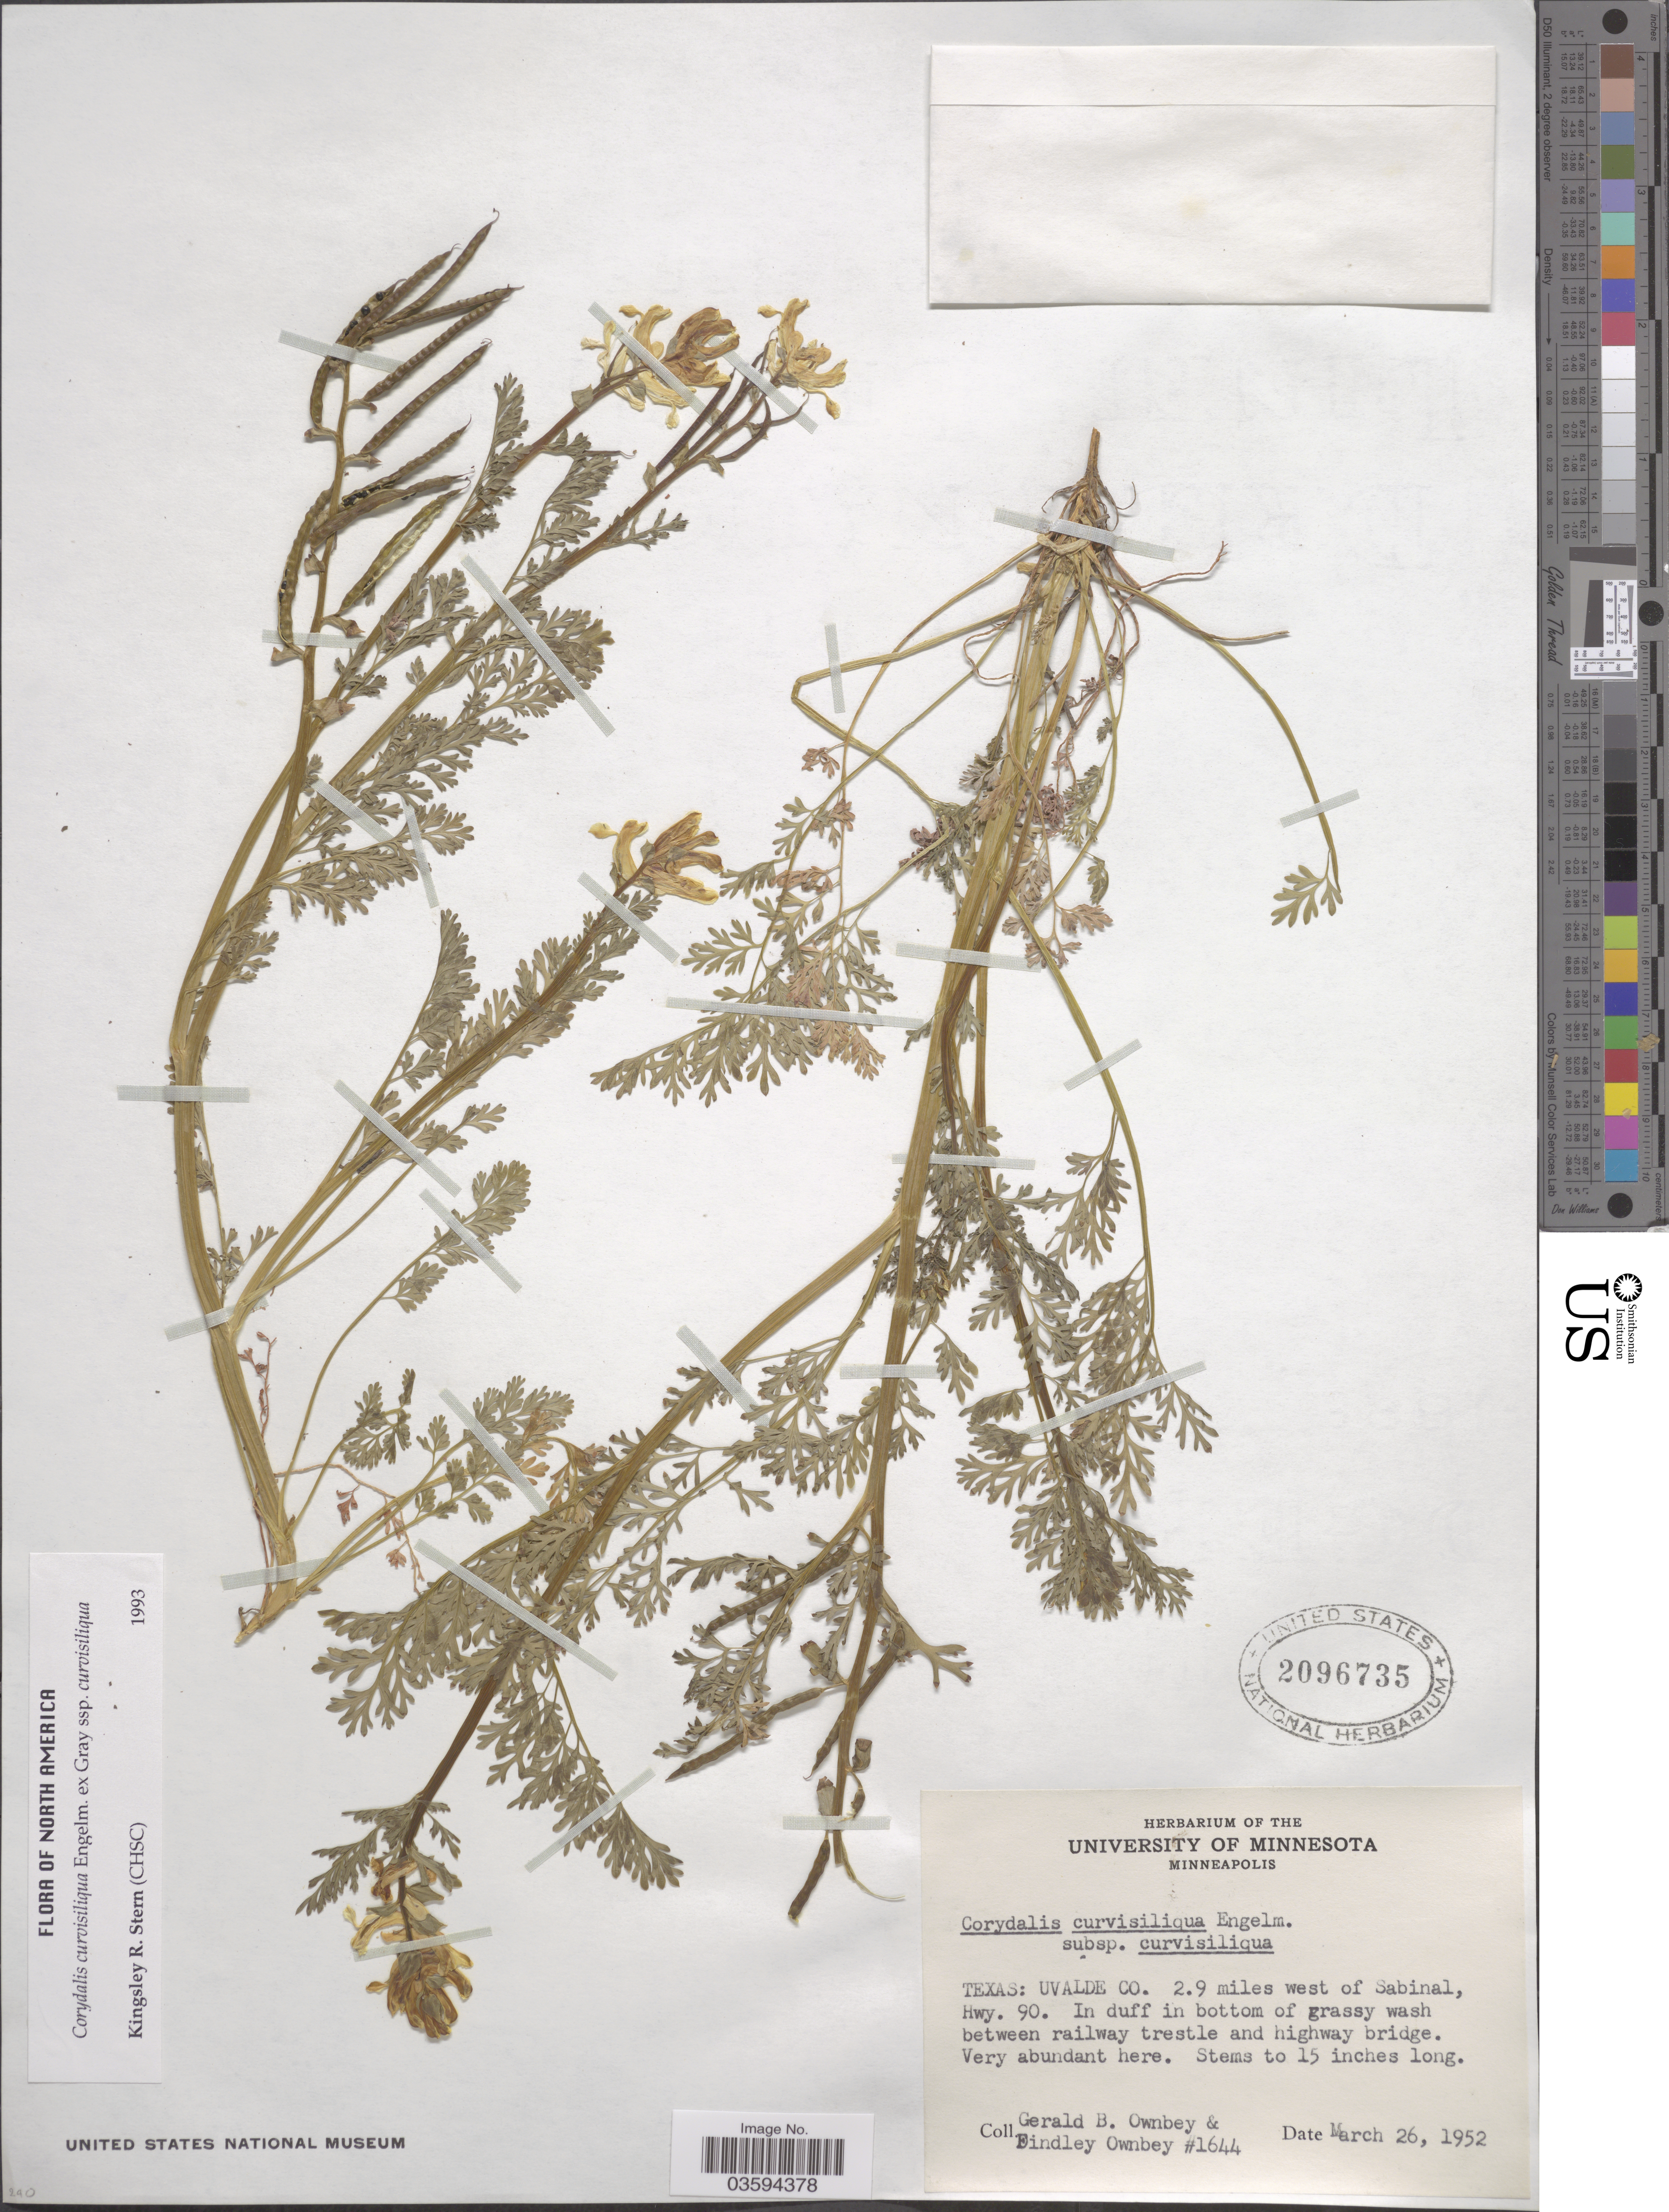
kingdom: Plantae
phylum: Tracheophyta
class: Magnoliopsida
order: Ranunculales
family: Papaveraceae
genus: Corydalis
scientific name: Corydalis curvisiliqua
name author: (A. Gray) Engelm. ex A. Gray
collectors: G. B. Ownbey & F. Ownbey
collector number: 1644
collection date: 1952-03-26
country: United States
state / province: Texas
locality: Uvalde Co. 2.9 miles west of Sabinal, Hwy. 90. In duff in bottom of grassy wash between railway trestle and highway bridge.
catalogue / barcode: US 2096735